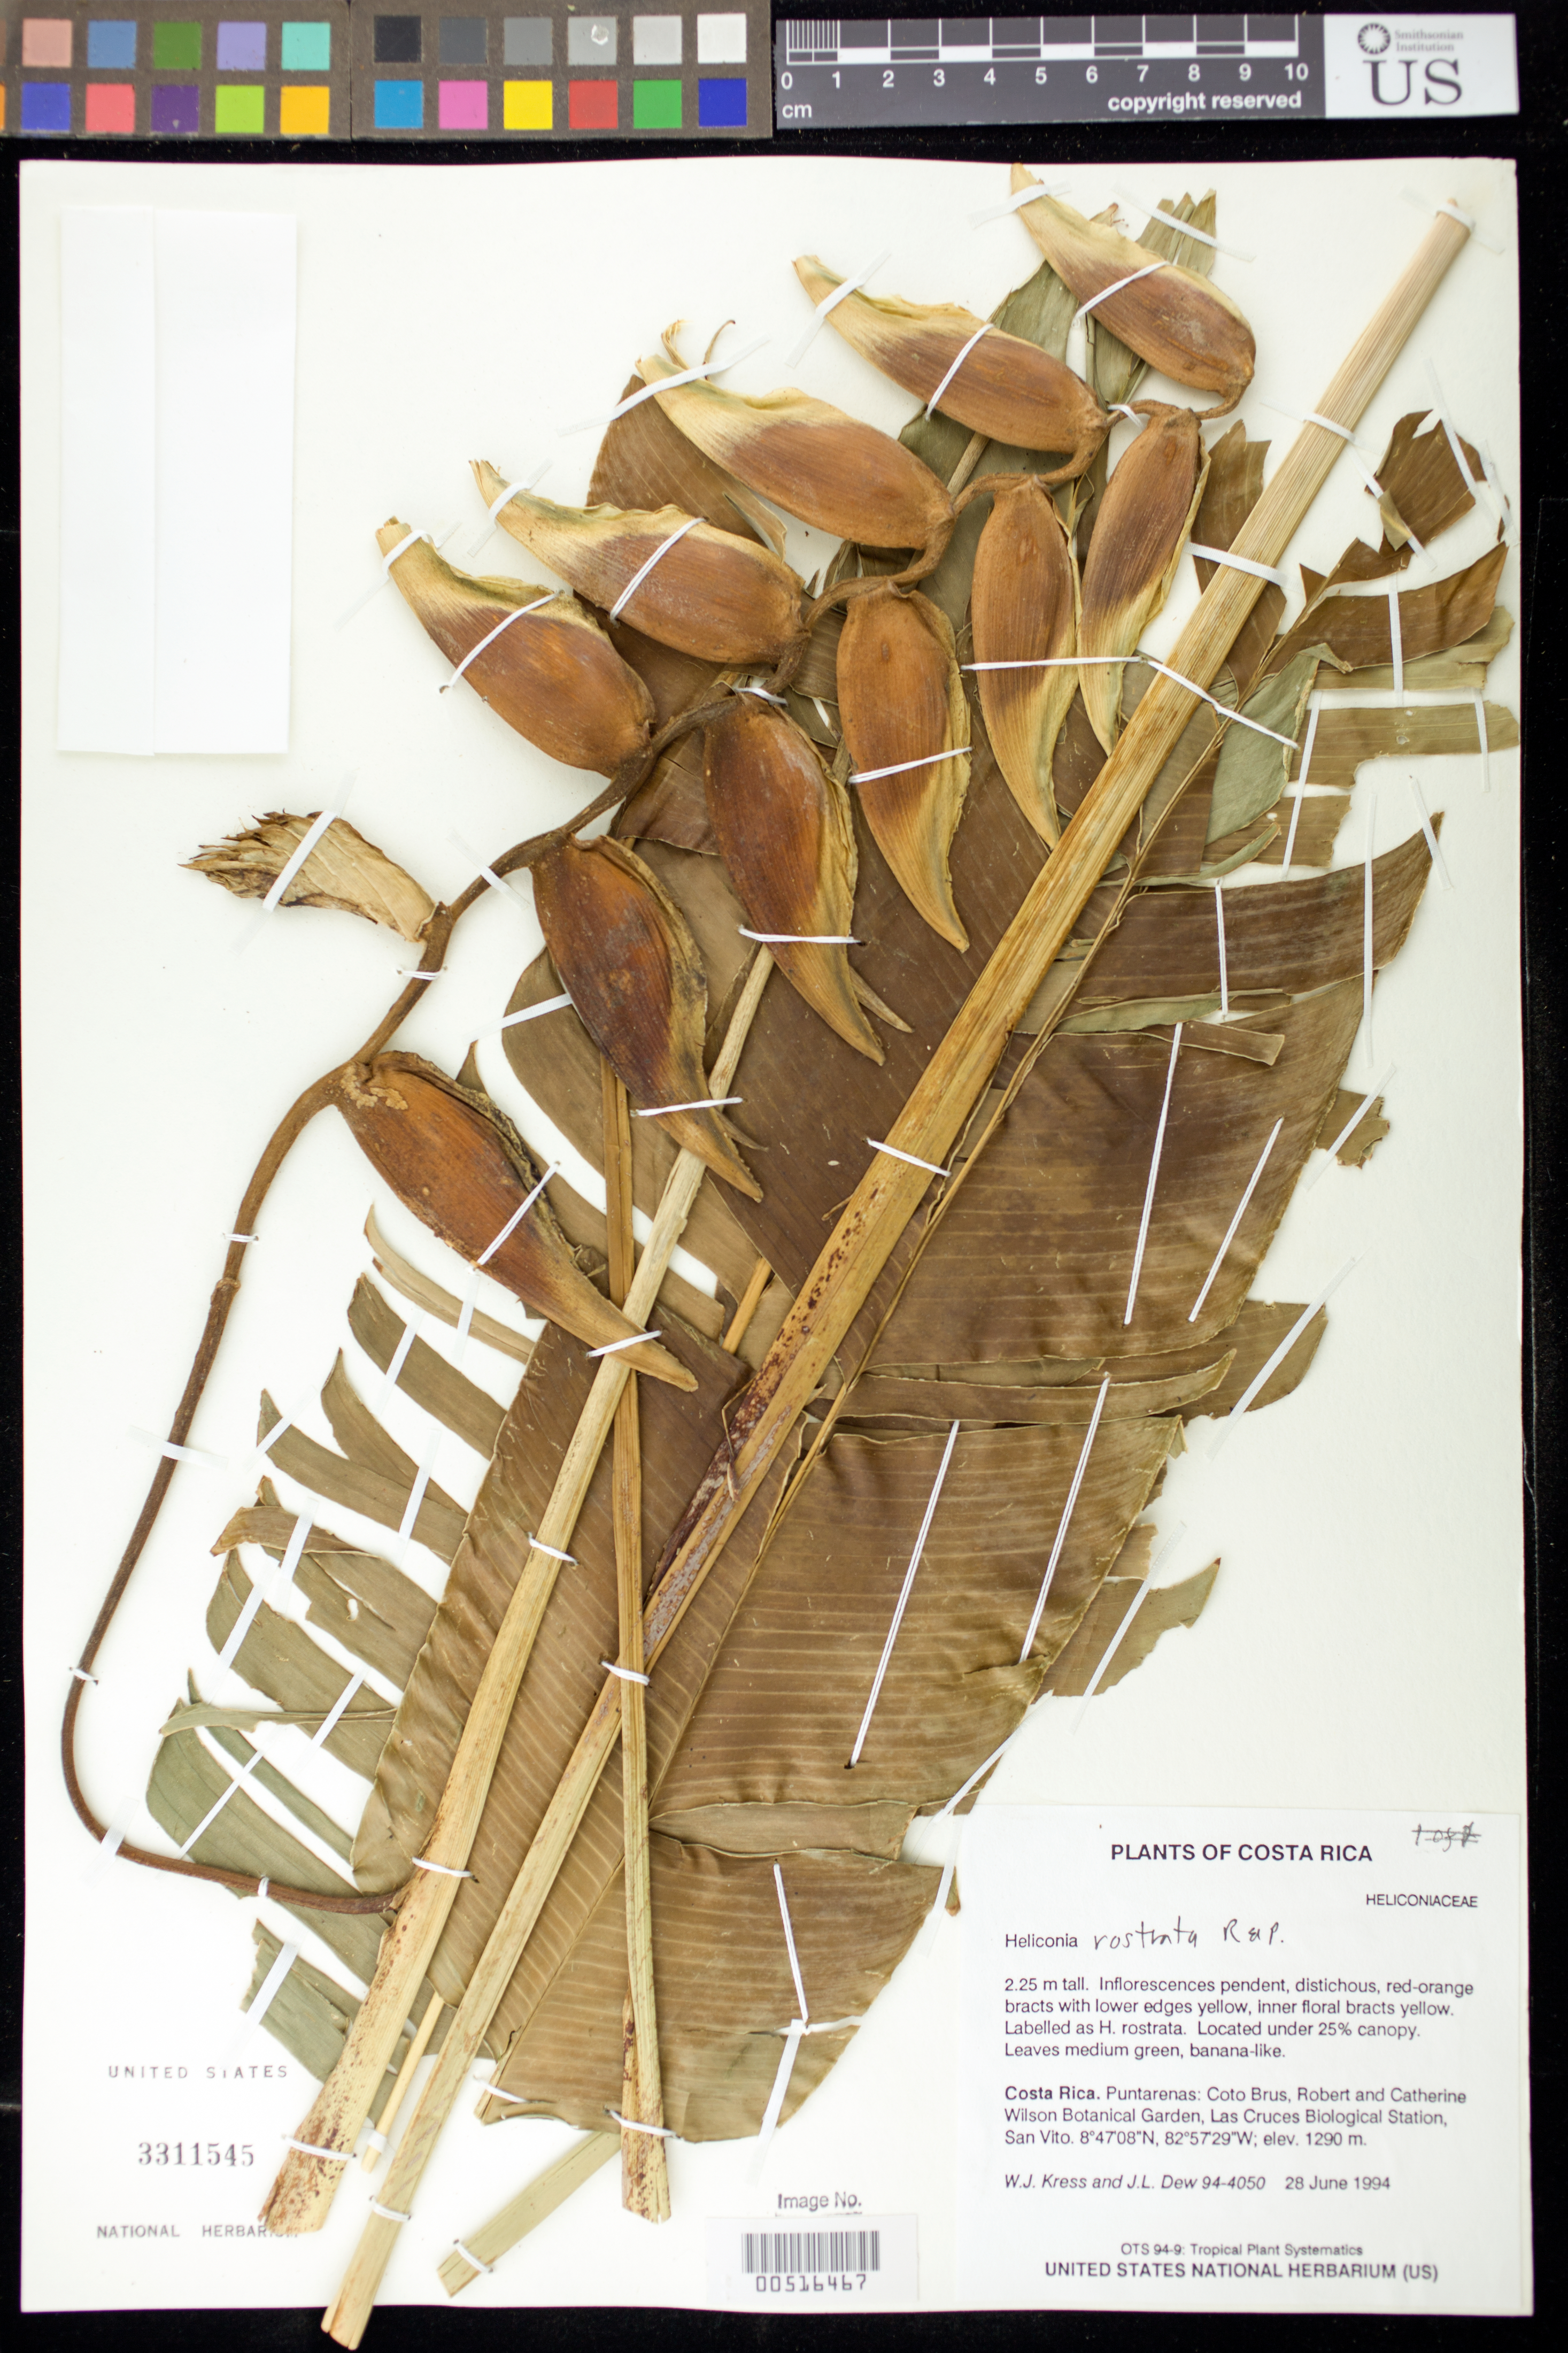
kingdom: Plantae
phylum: Tracheophyta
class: Liliopsida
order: Zingiberales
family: Heliconiaceae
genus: Heliconia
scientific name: Heliconia rostrata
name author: Ruiz & Pav.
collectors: W. J. Kress & J. L. Dew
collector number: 94-4050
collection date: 1994-06-28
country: Costa Rica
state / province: Puntarenas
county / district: Coto Brus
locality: Robert and Catherine Wilson Botanical Garden, Las Cruces Biological Station, San Vito. Heliconia section.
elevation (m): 1290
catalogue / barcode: US 3311545